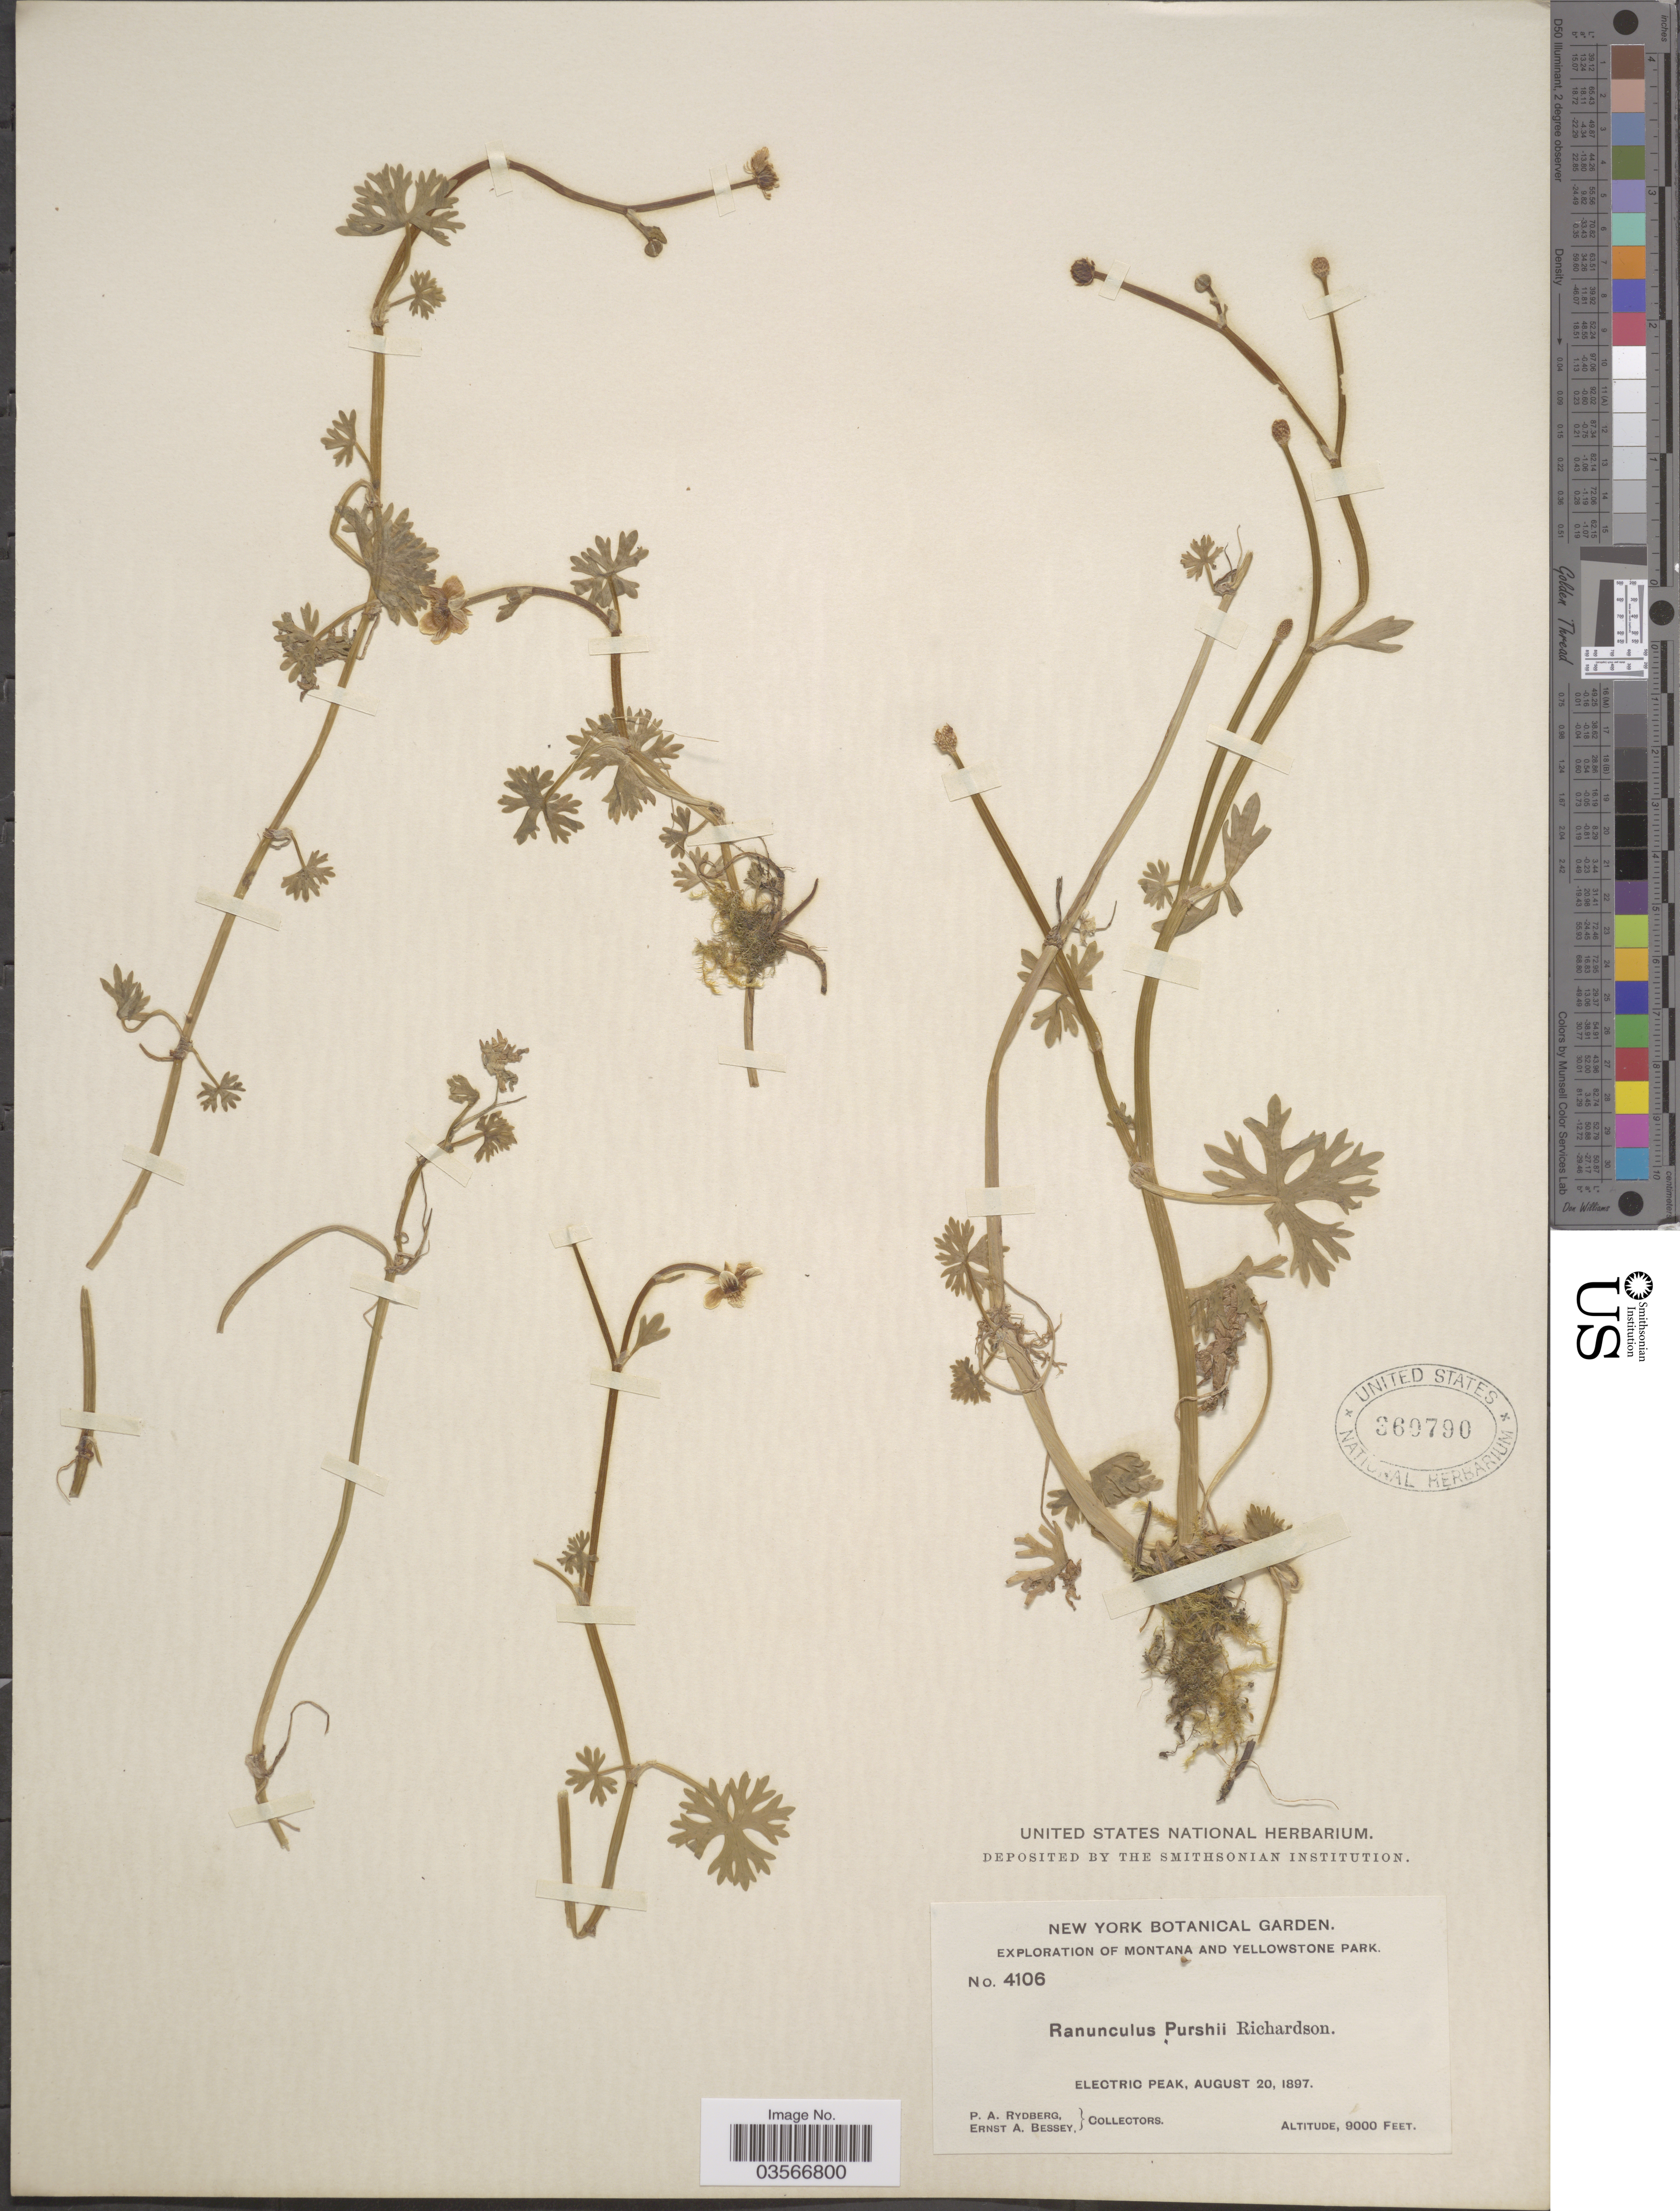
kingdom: Plantae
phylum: Tracheophyta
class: Magnoliopsida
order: Ranunculales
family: Ranunculaceae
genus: Ranunculus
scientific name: Ranunculus gmelinii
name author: DC.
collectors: P. A. Rydberg & E. A. Bessey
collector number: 4106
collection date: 1897-08-20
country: United States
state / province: Montana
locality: Montana and Yellowstone Park. Electric Peak.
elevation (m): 2743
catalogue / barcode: US 360790